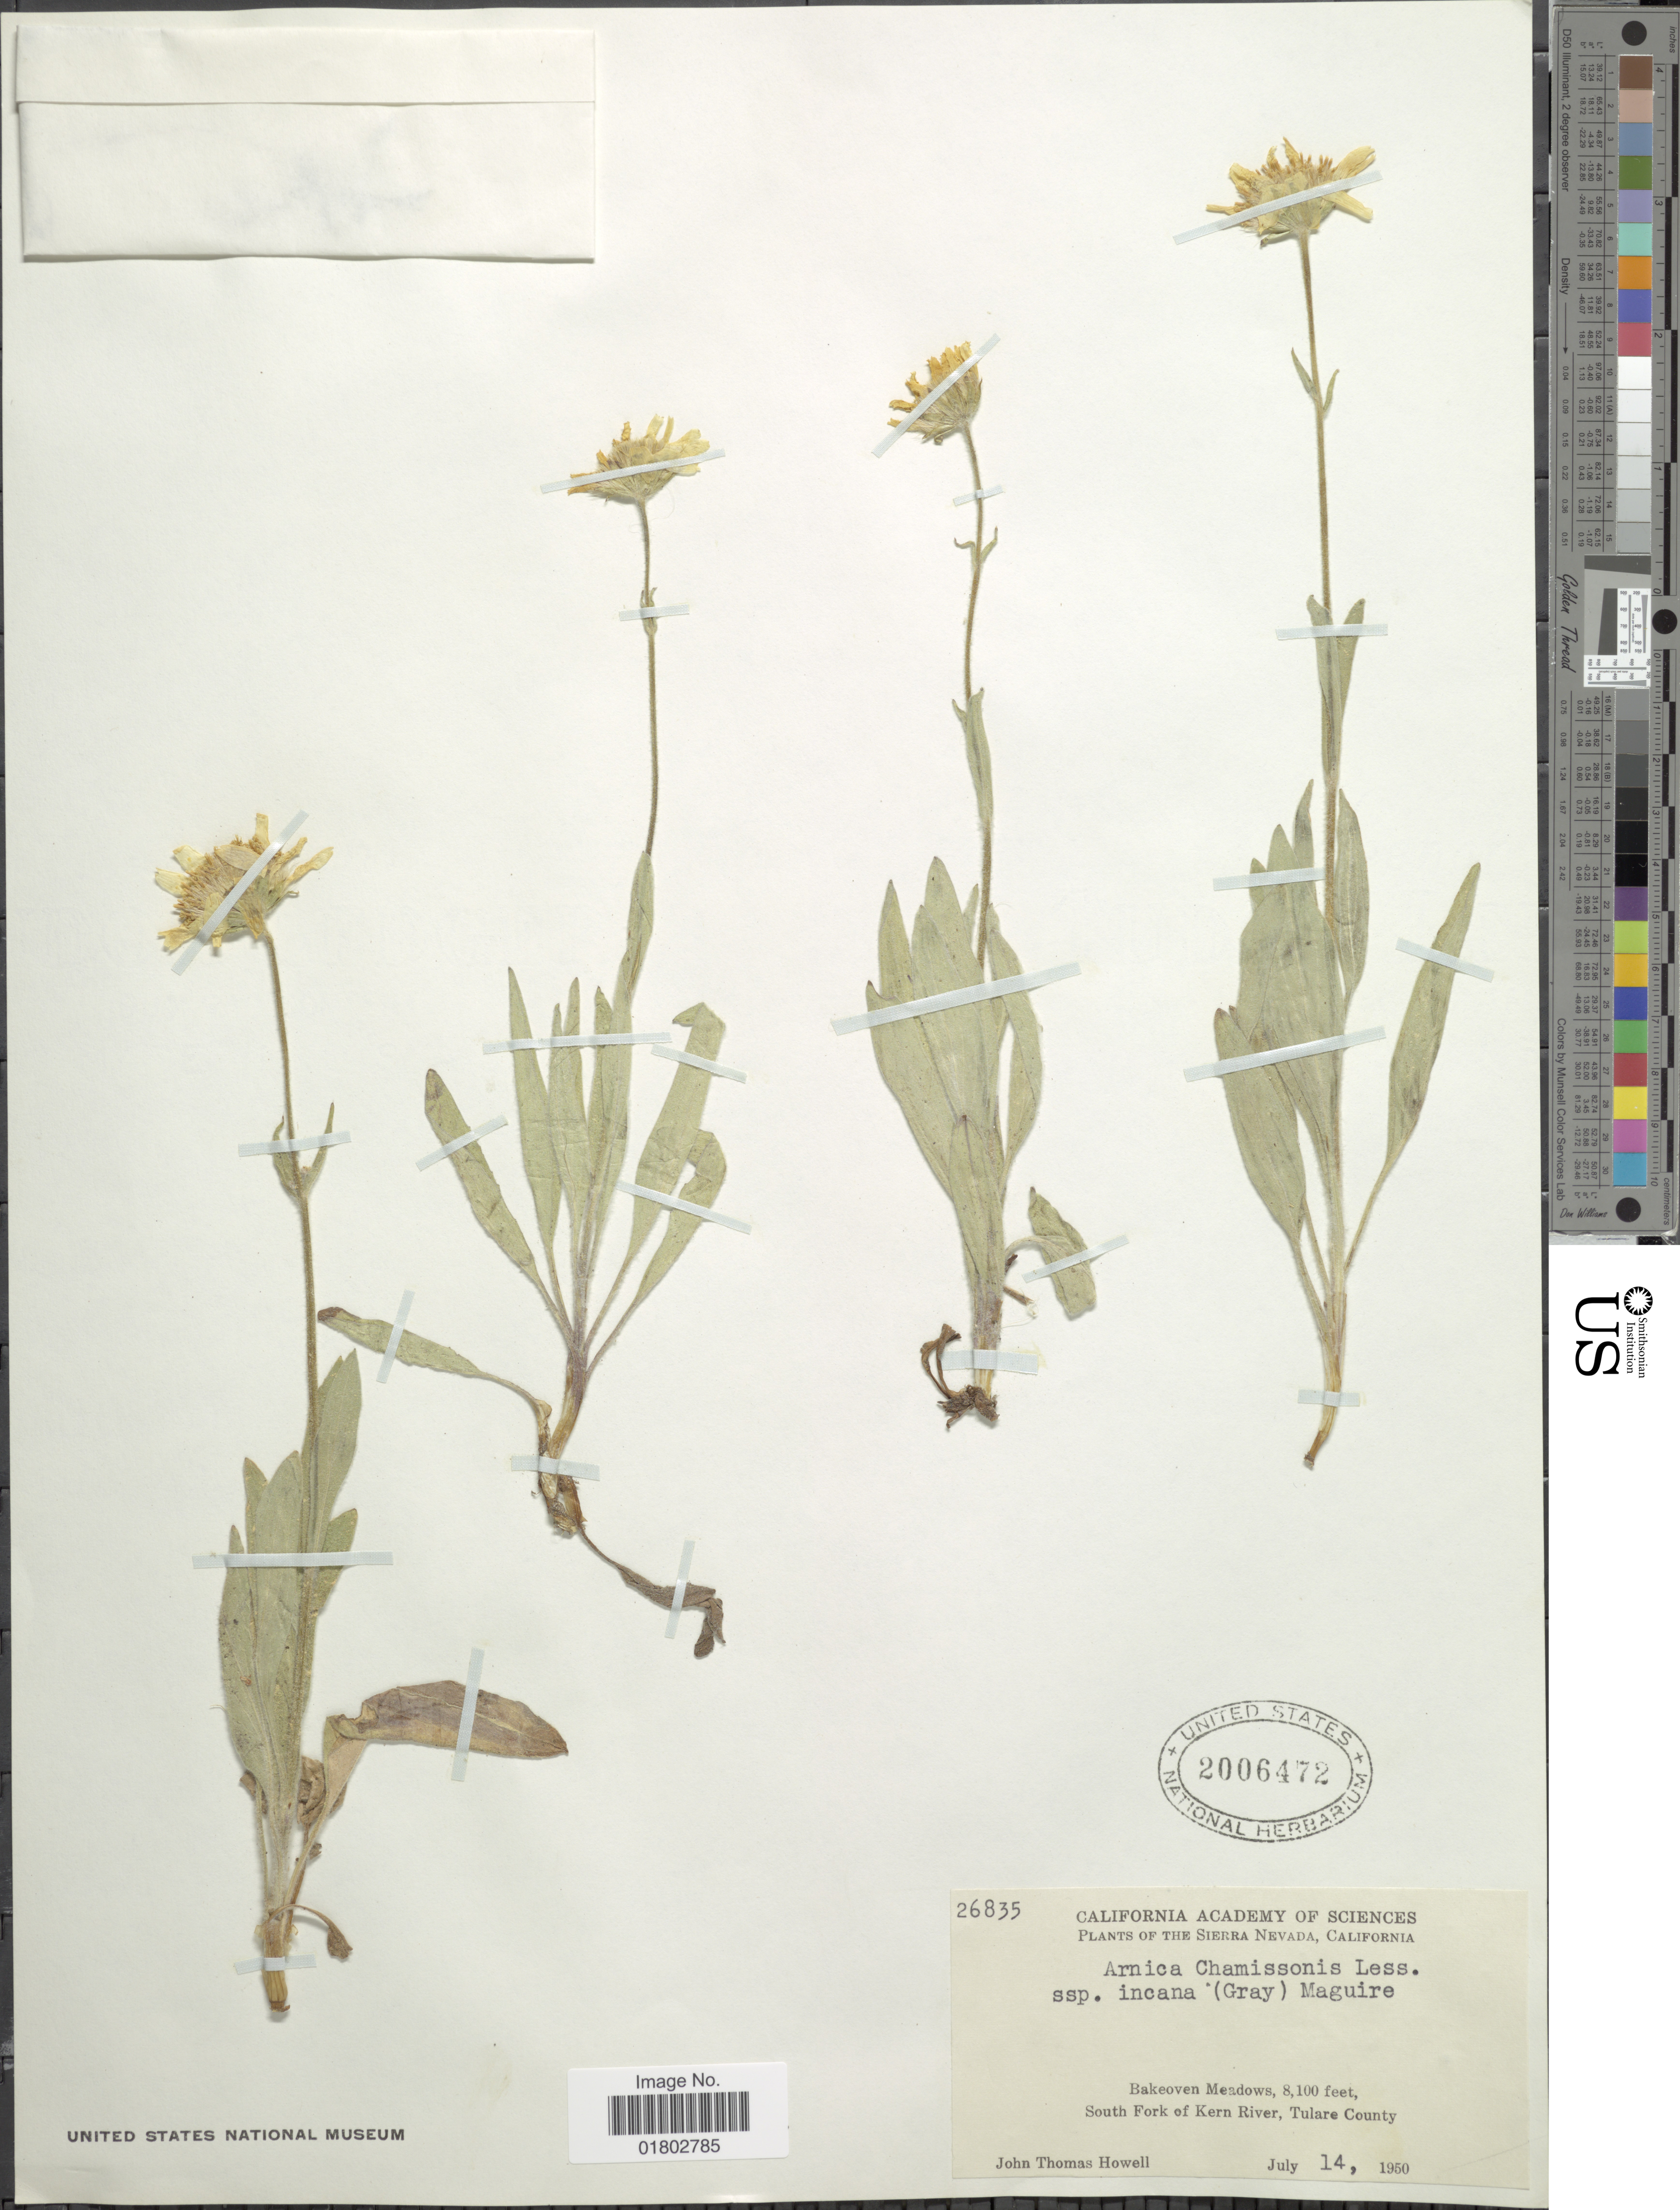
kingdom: Plantae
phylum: Tracheophyta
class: Magnoliopsida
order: Asterales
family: Asteraceae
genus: Arnica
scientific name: Arnica chamissonis subsp. incana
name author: (A. Gray) Maguire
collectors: J. T. Howell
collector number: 26835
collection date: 1950-07-14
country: United States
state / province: California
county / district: Tulare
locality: The Sierra Nevada, Bakeoven Meadows, South Fork of Kern River, Tulare County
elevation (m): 2469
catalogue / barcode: US 2006472